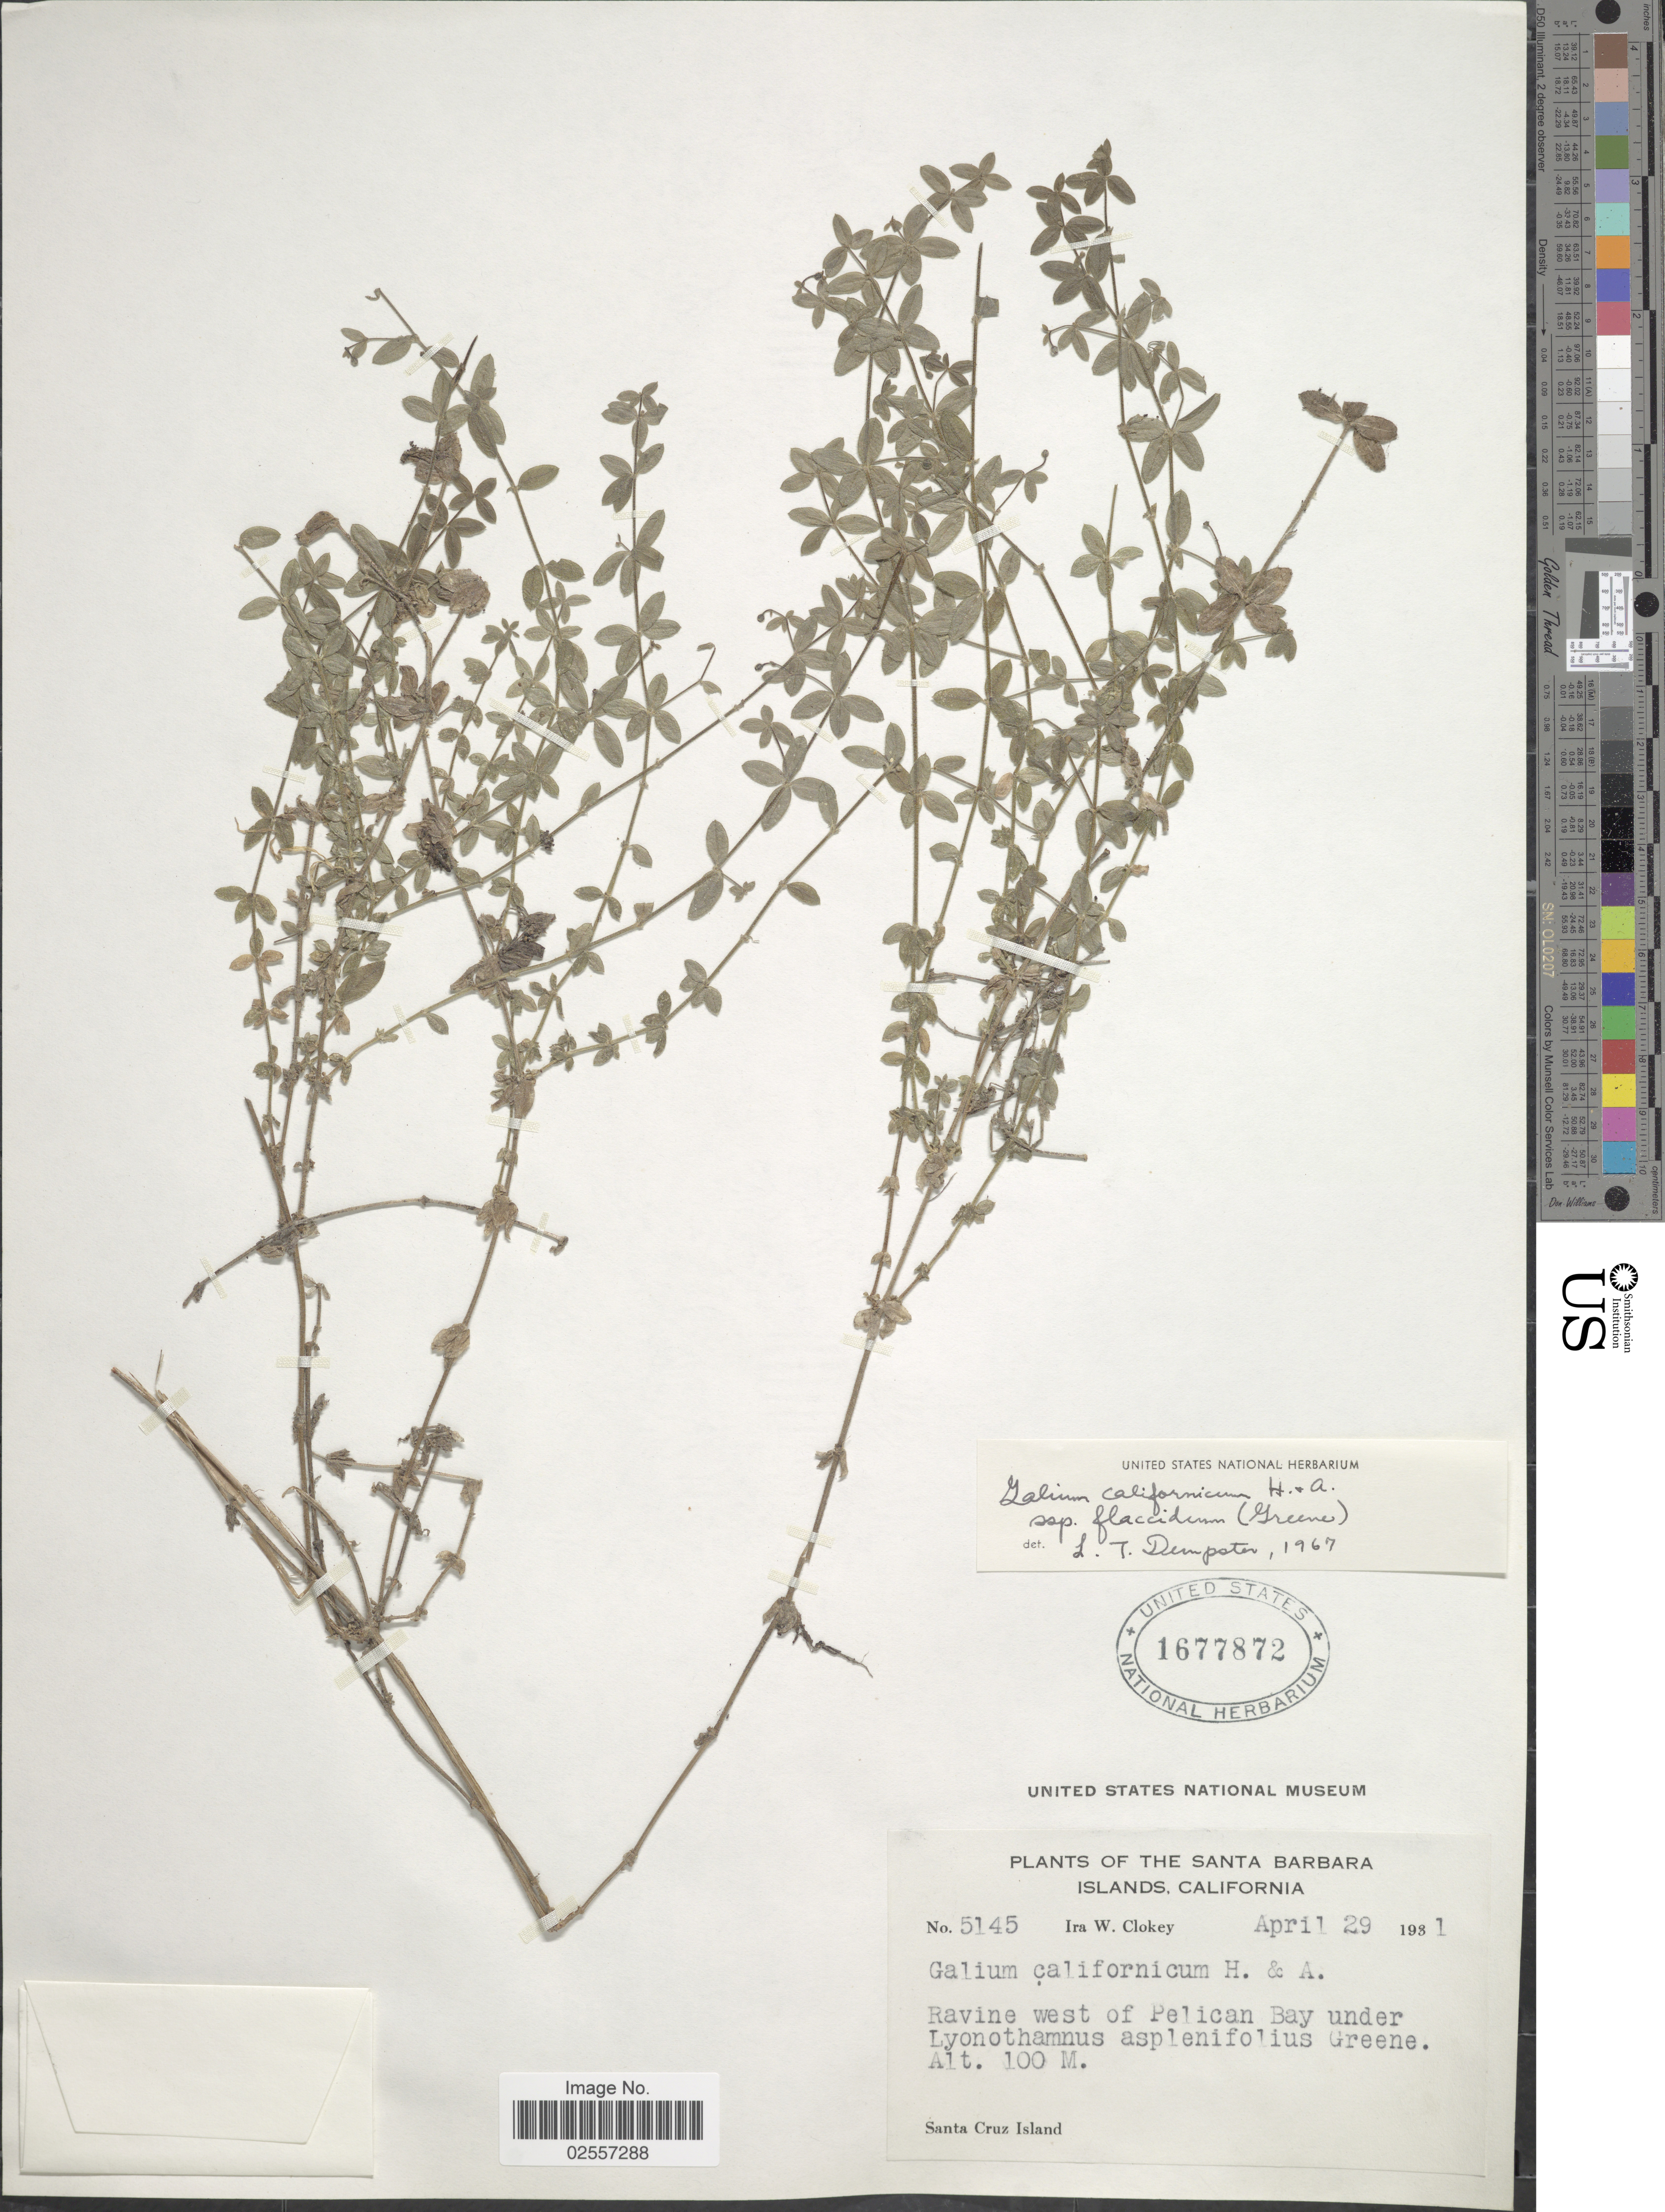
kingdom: Plantae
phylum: Tracheophyta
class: Magnoliopsida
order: Gentianales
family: Rubiaceae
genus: Galium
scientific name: Galium californicum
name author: Hook. & Arn.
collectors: I. W. Clokey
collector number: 5145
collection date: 1931-04-29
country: United States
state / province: California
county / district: Santa Barbara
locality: Santa Barbara Islands. Ravine west of Pelican Bay. Santa Cruz Island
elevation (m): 100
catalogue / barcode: US 1677872